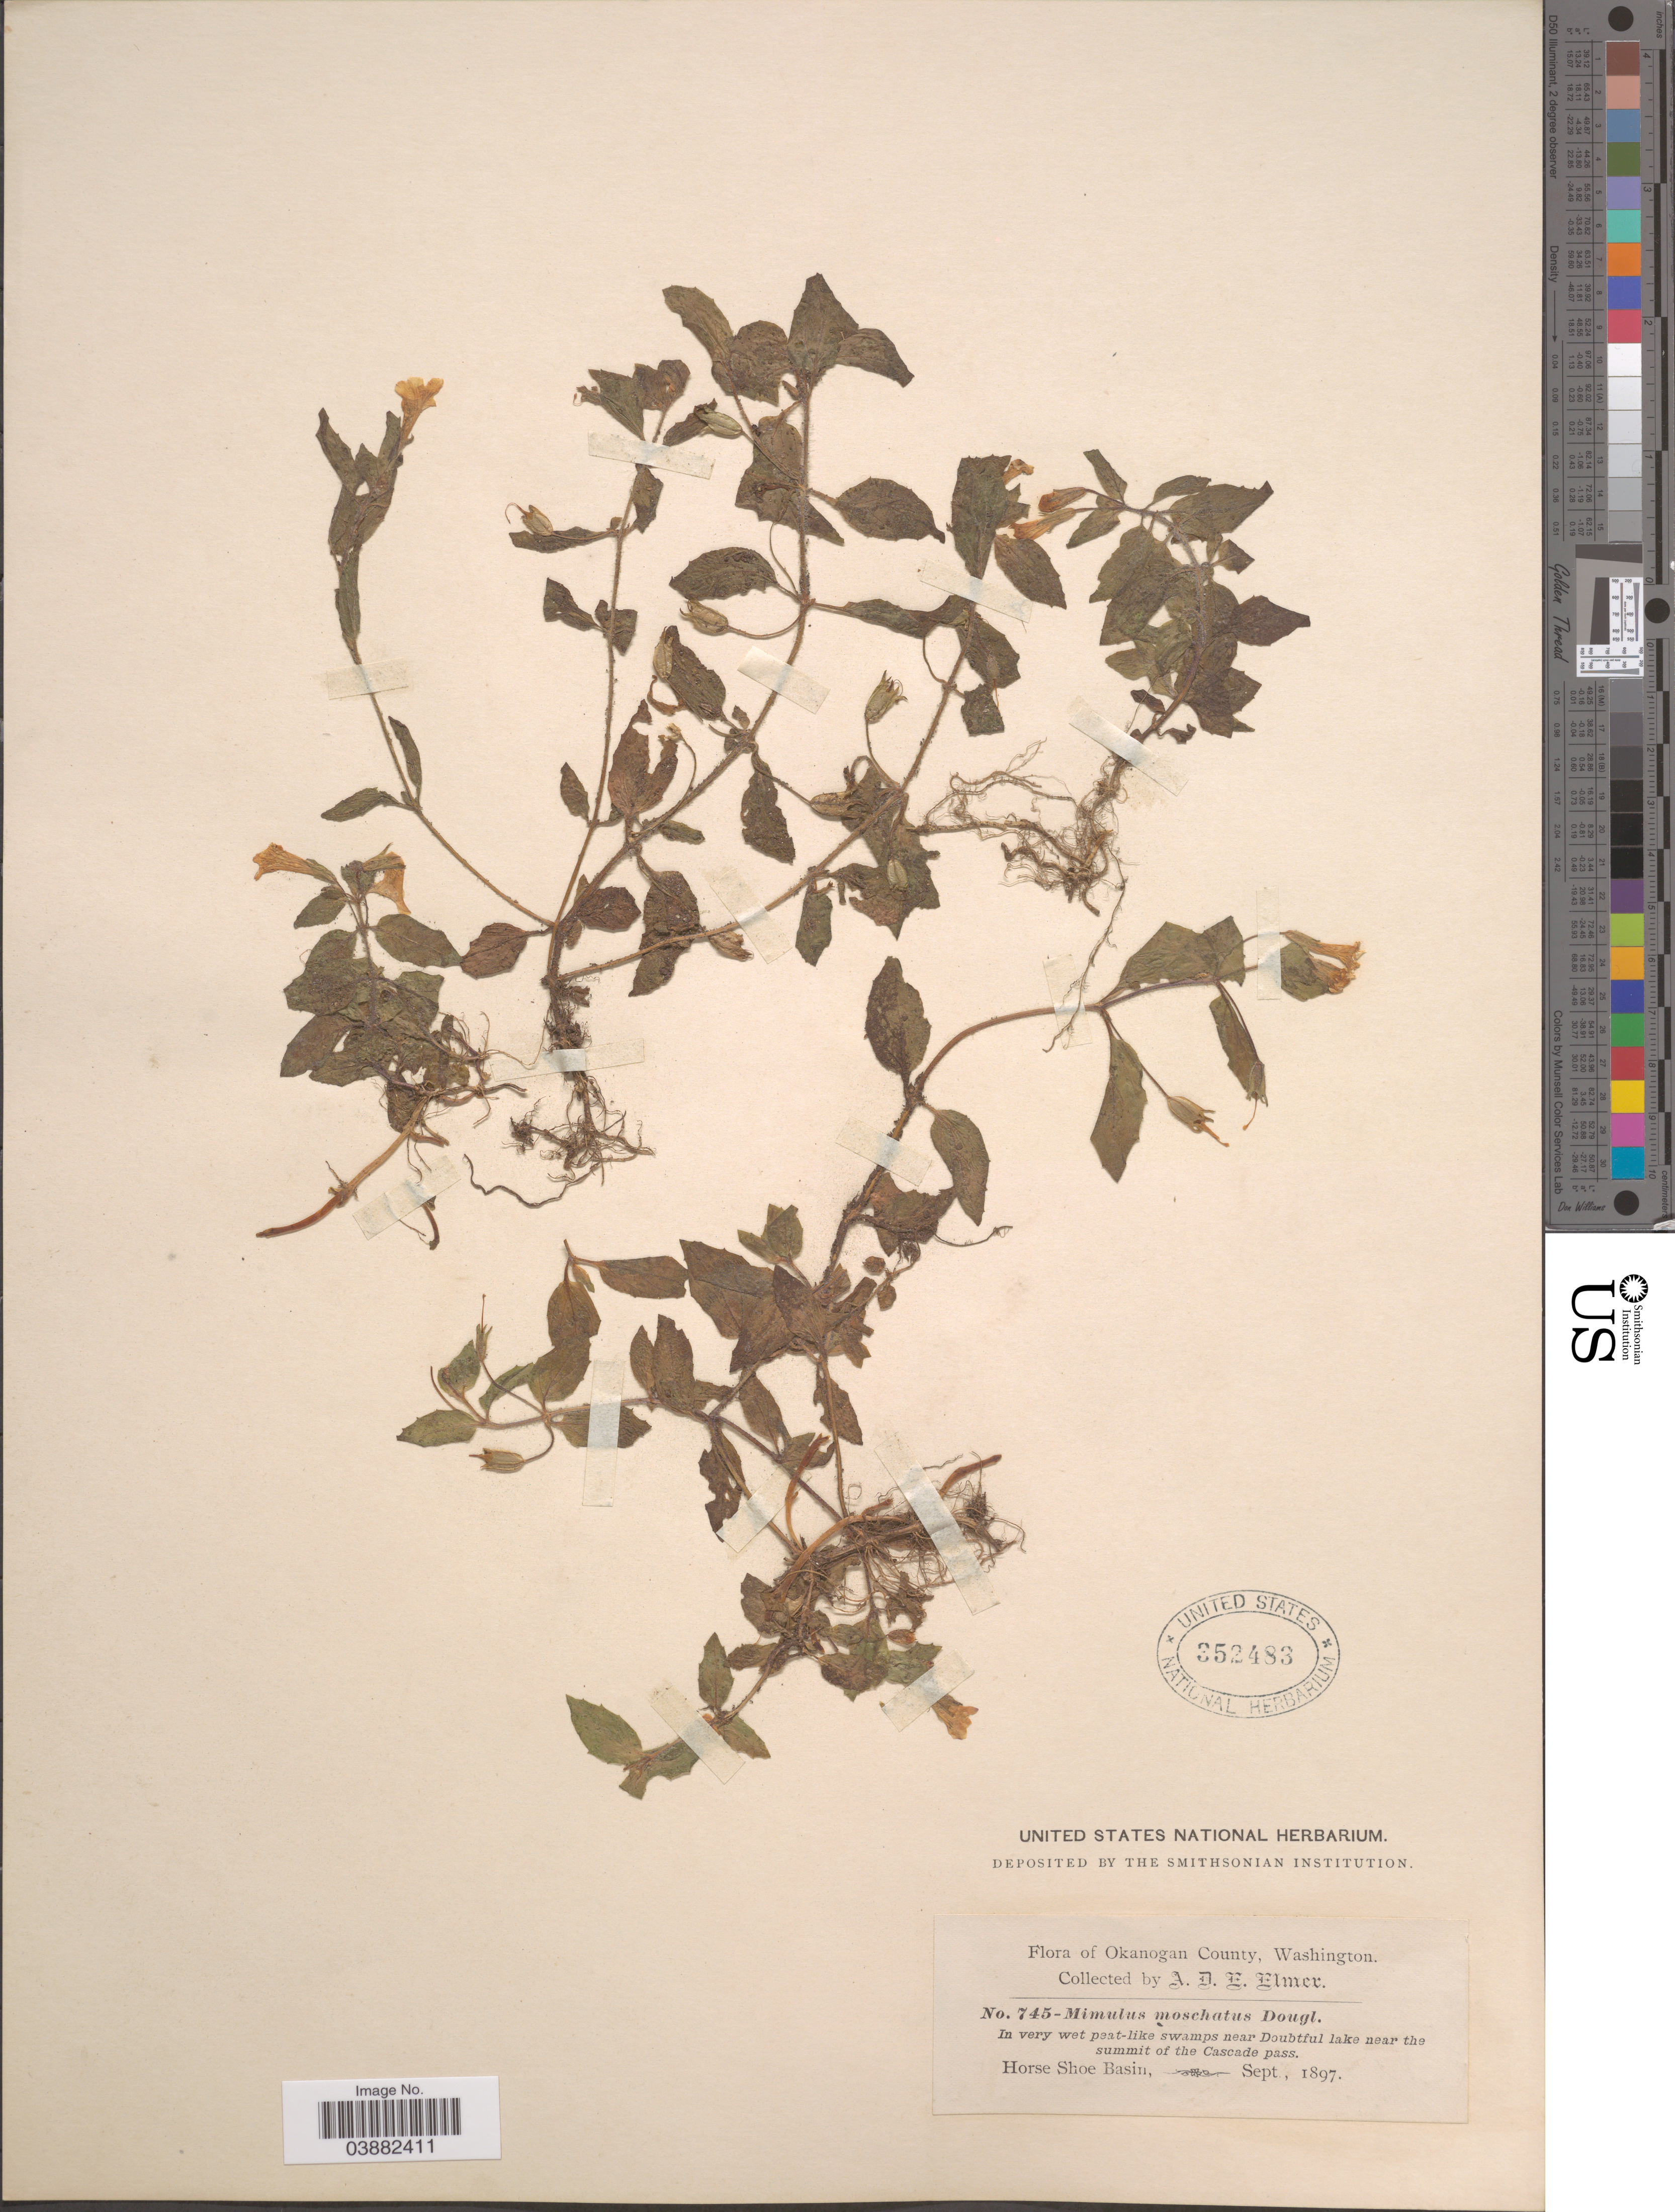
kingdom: Plantae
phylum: Tracheophyta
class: Magnoliopsida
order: Lamiales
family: Phrymaceae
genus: Mimulus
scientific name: Mimulus moschatus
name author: Douglas ex Lindl.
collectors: A. D. E. Elmer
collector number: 745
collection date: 1897-09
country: United States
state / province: Washington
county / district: Okanogan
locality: Okanogan County. Near Doubtful lake near the summit of the Cascade pass. Horse Shoe Basin.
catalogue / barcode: US 352483